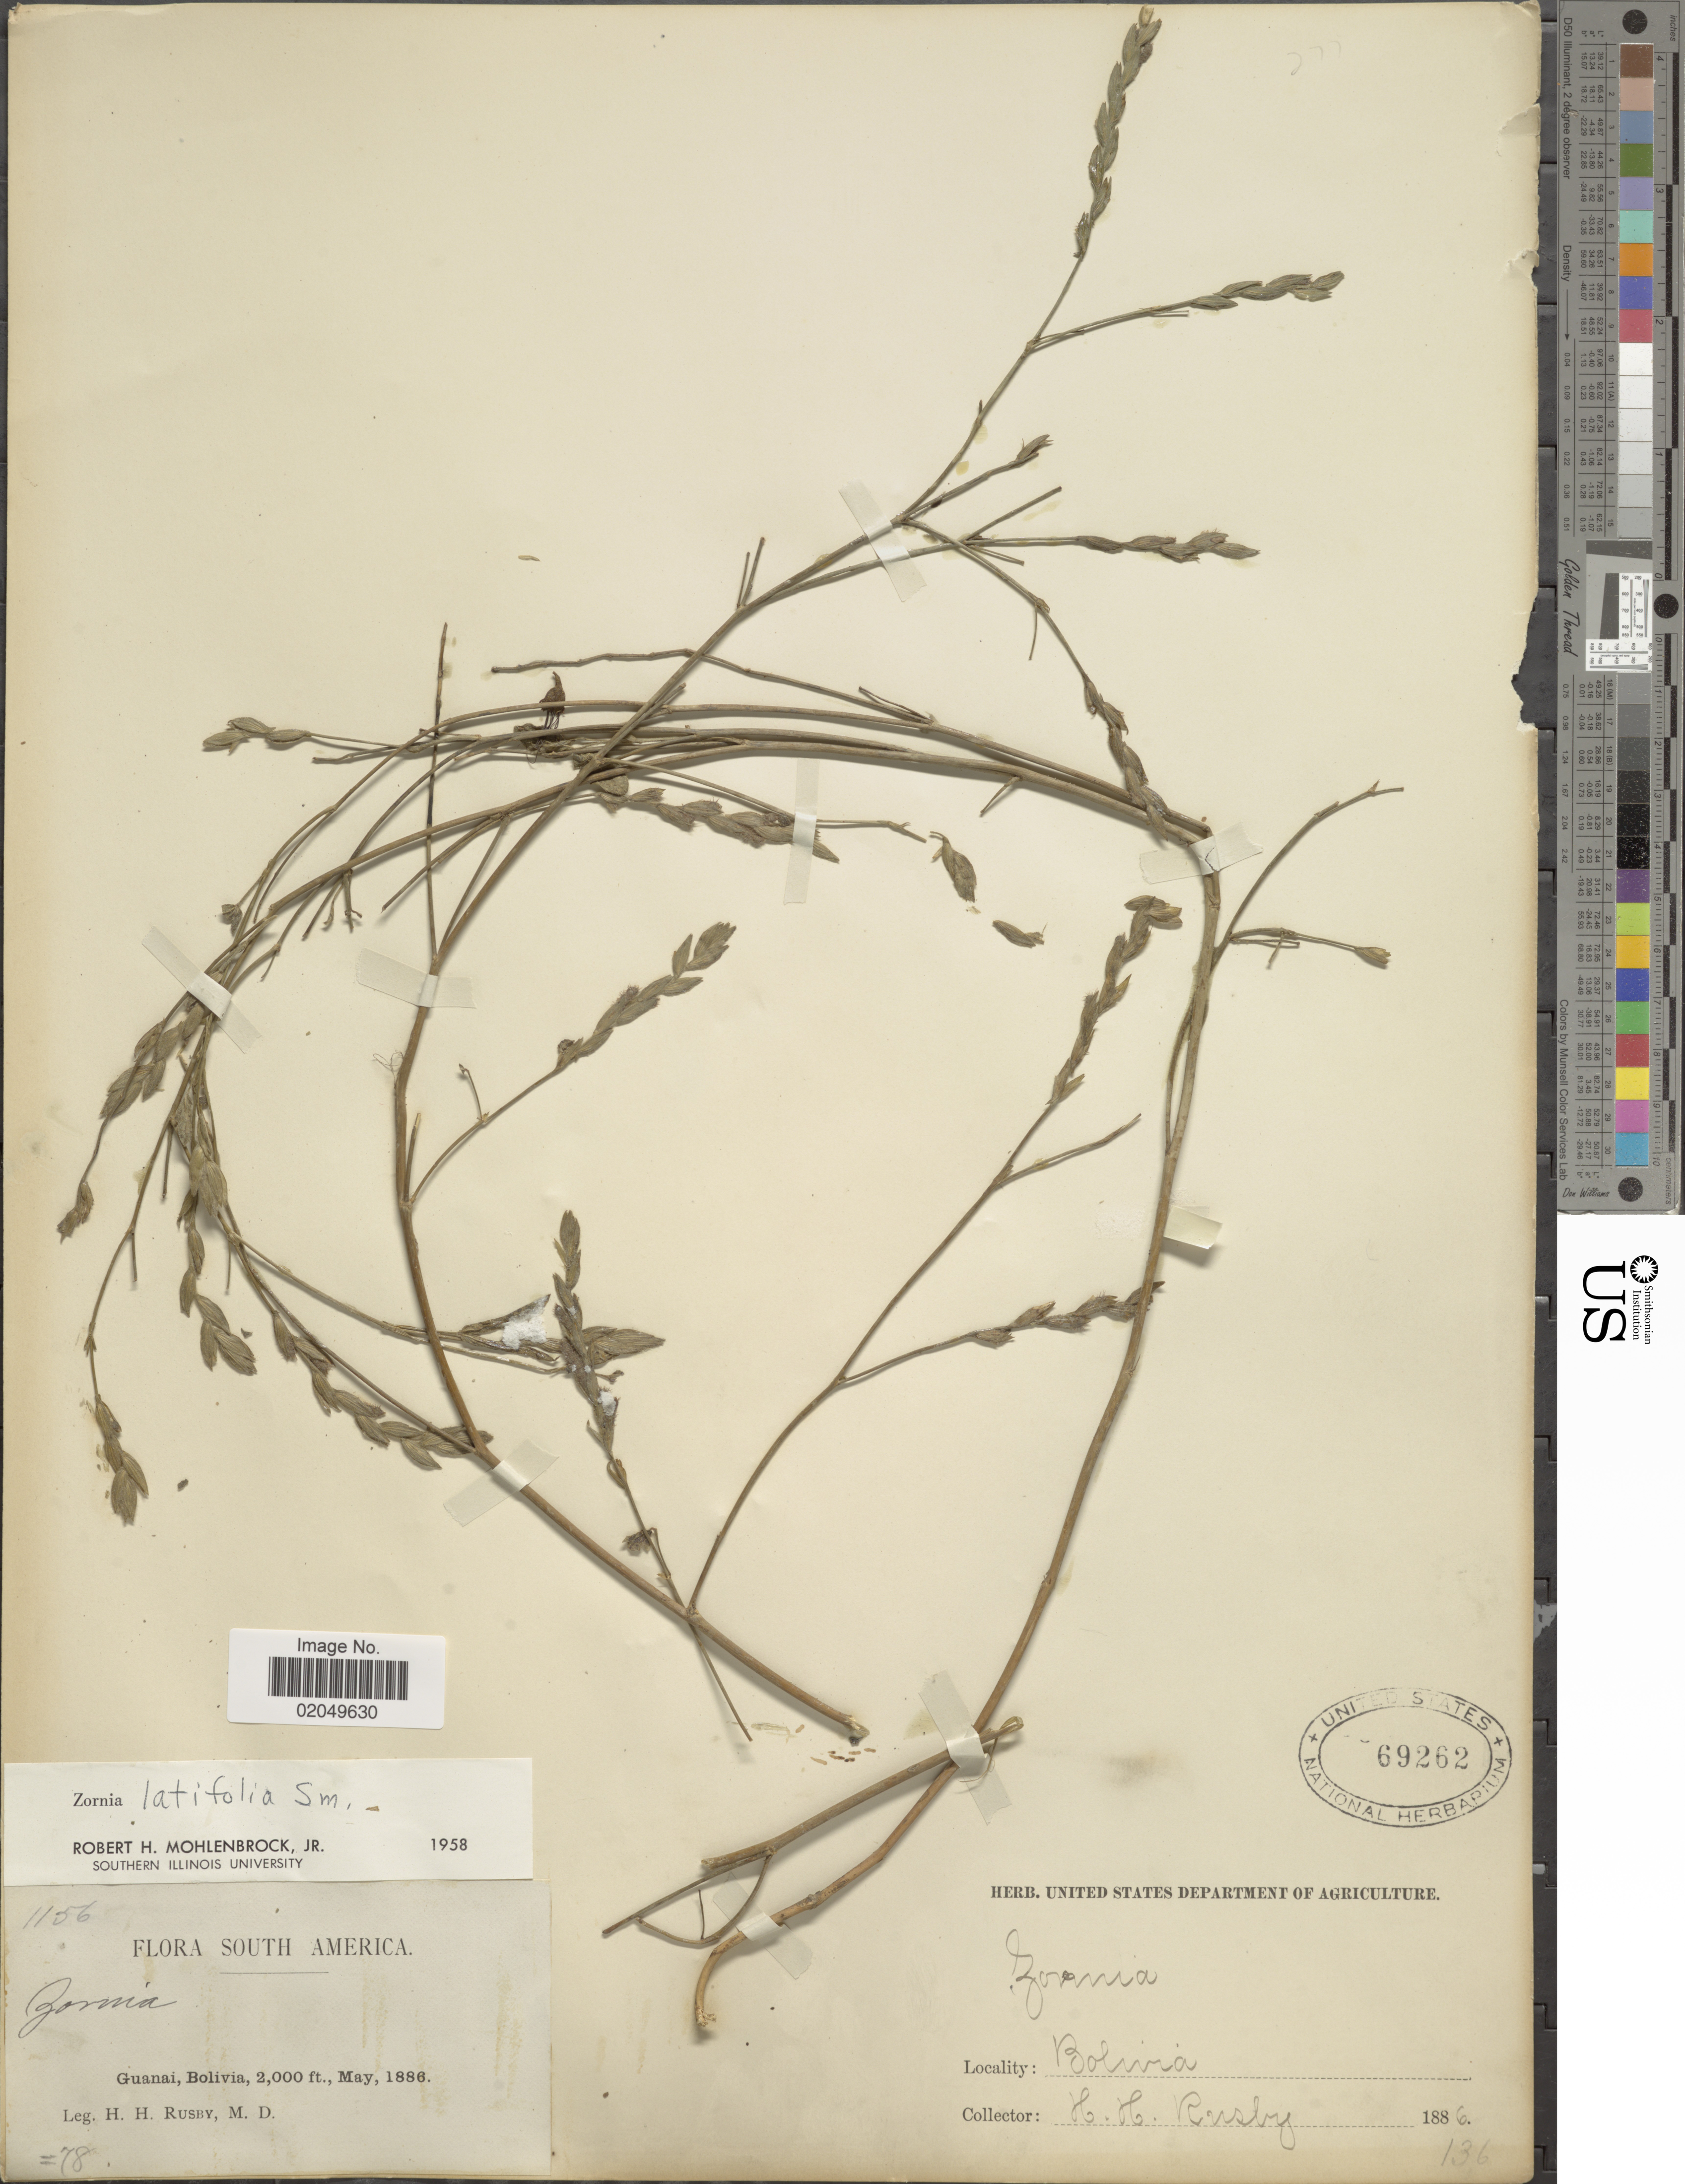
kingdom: Plantae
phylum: Tracheophyta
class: Magnoliopsida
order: Fabales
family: Fabaceae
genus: Zornia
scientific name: Zornia latifolia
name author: Sm.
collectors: H. H. Rusby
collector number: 1156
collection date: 1886-05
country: Bolivia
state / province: La Páz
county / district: Larecaja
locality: Guanay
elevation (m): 610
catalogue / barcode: US 69262